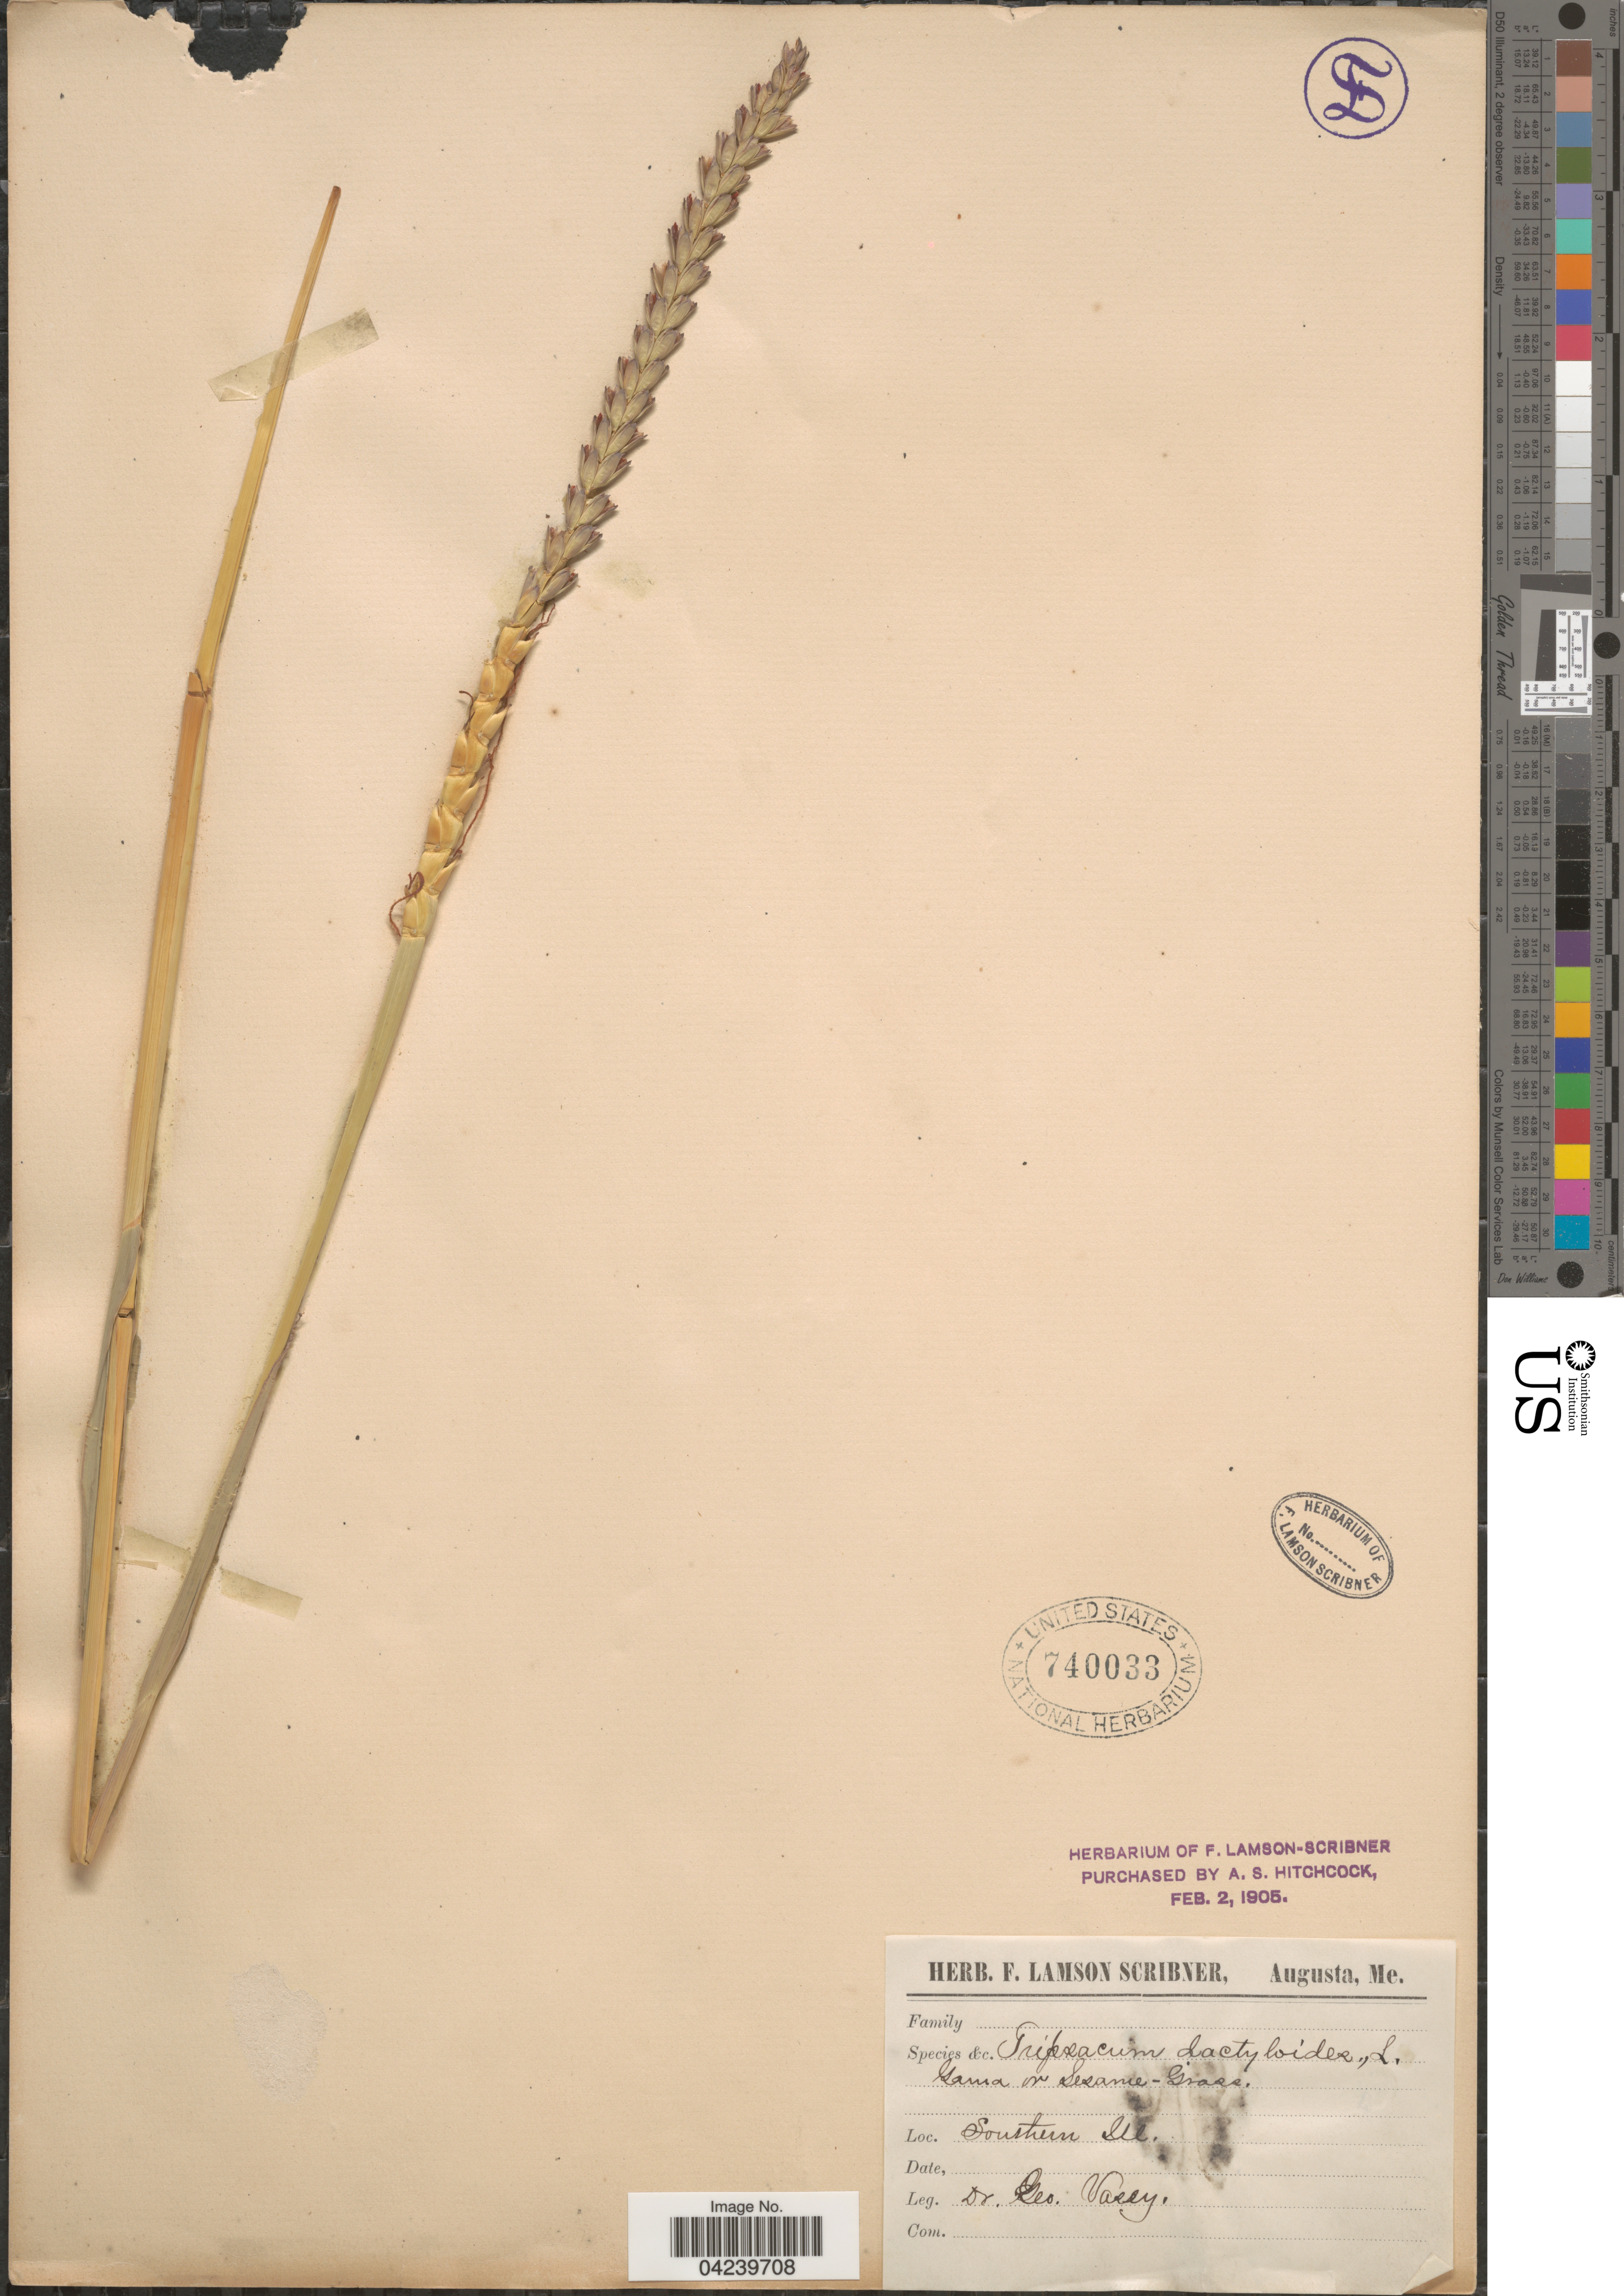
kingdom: Plantae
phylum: Tracheophyta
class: Liliopsida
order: Poales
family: Poaceae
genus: Tripsacum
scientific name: Tripsacum dactyloides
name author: (L.) L.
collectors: G. Vasey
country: United States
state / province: Illinois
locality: Southern Ill.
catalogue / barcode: US 740033